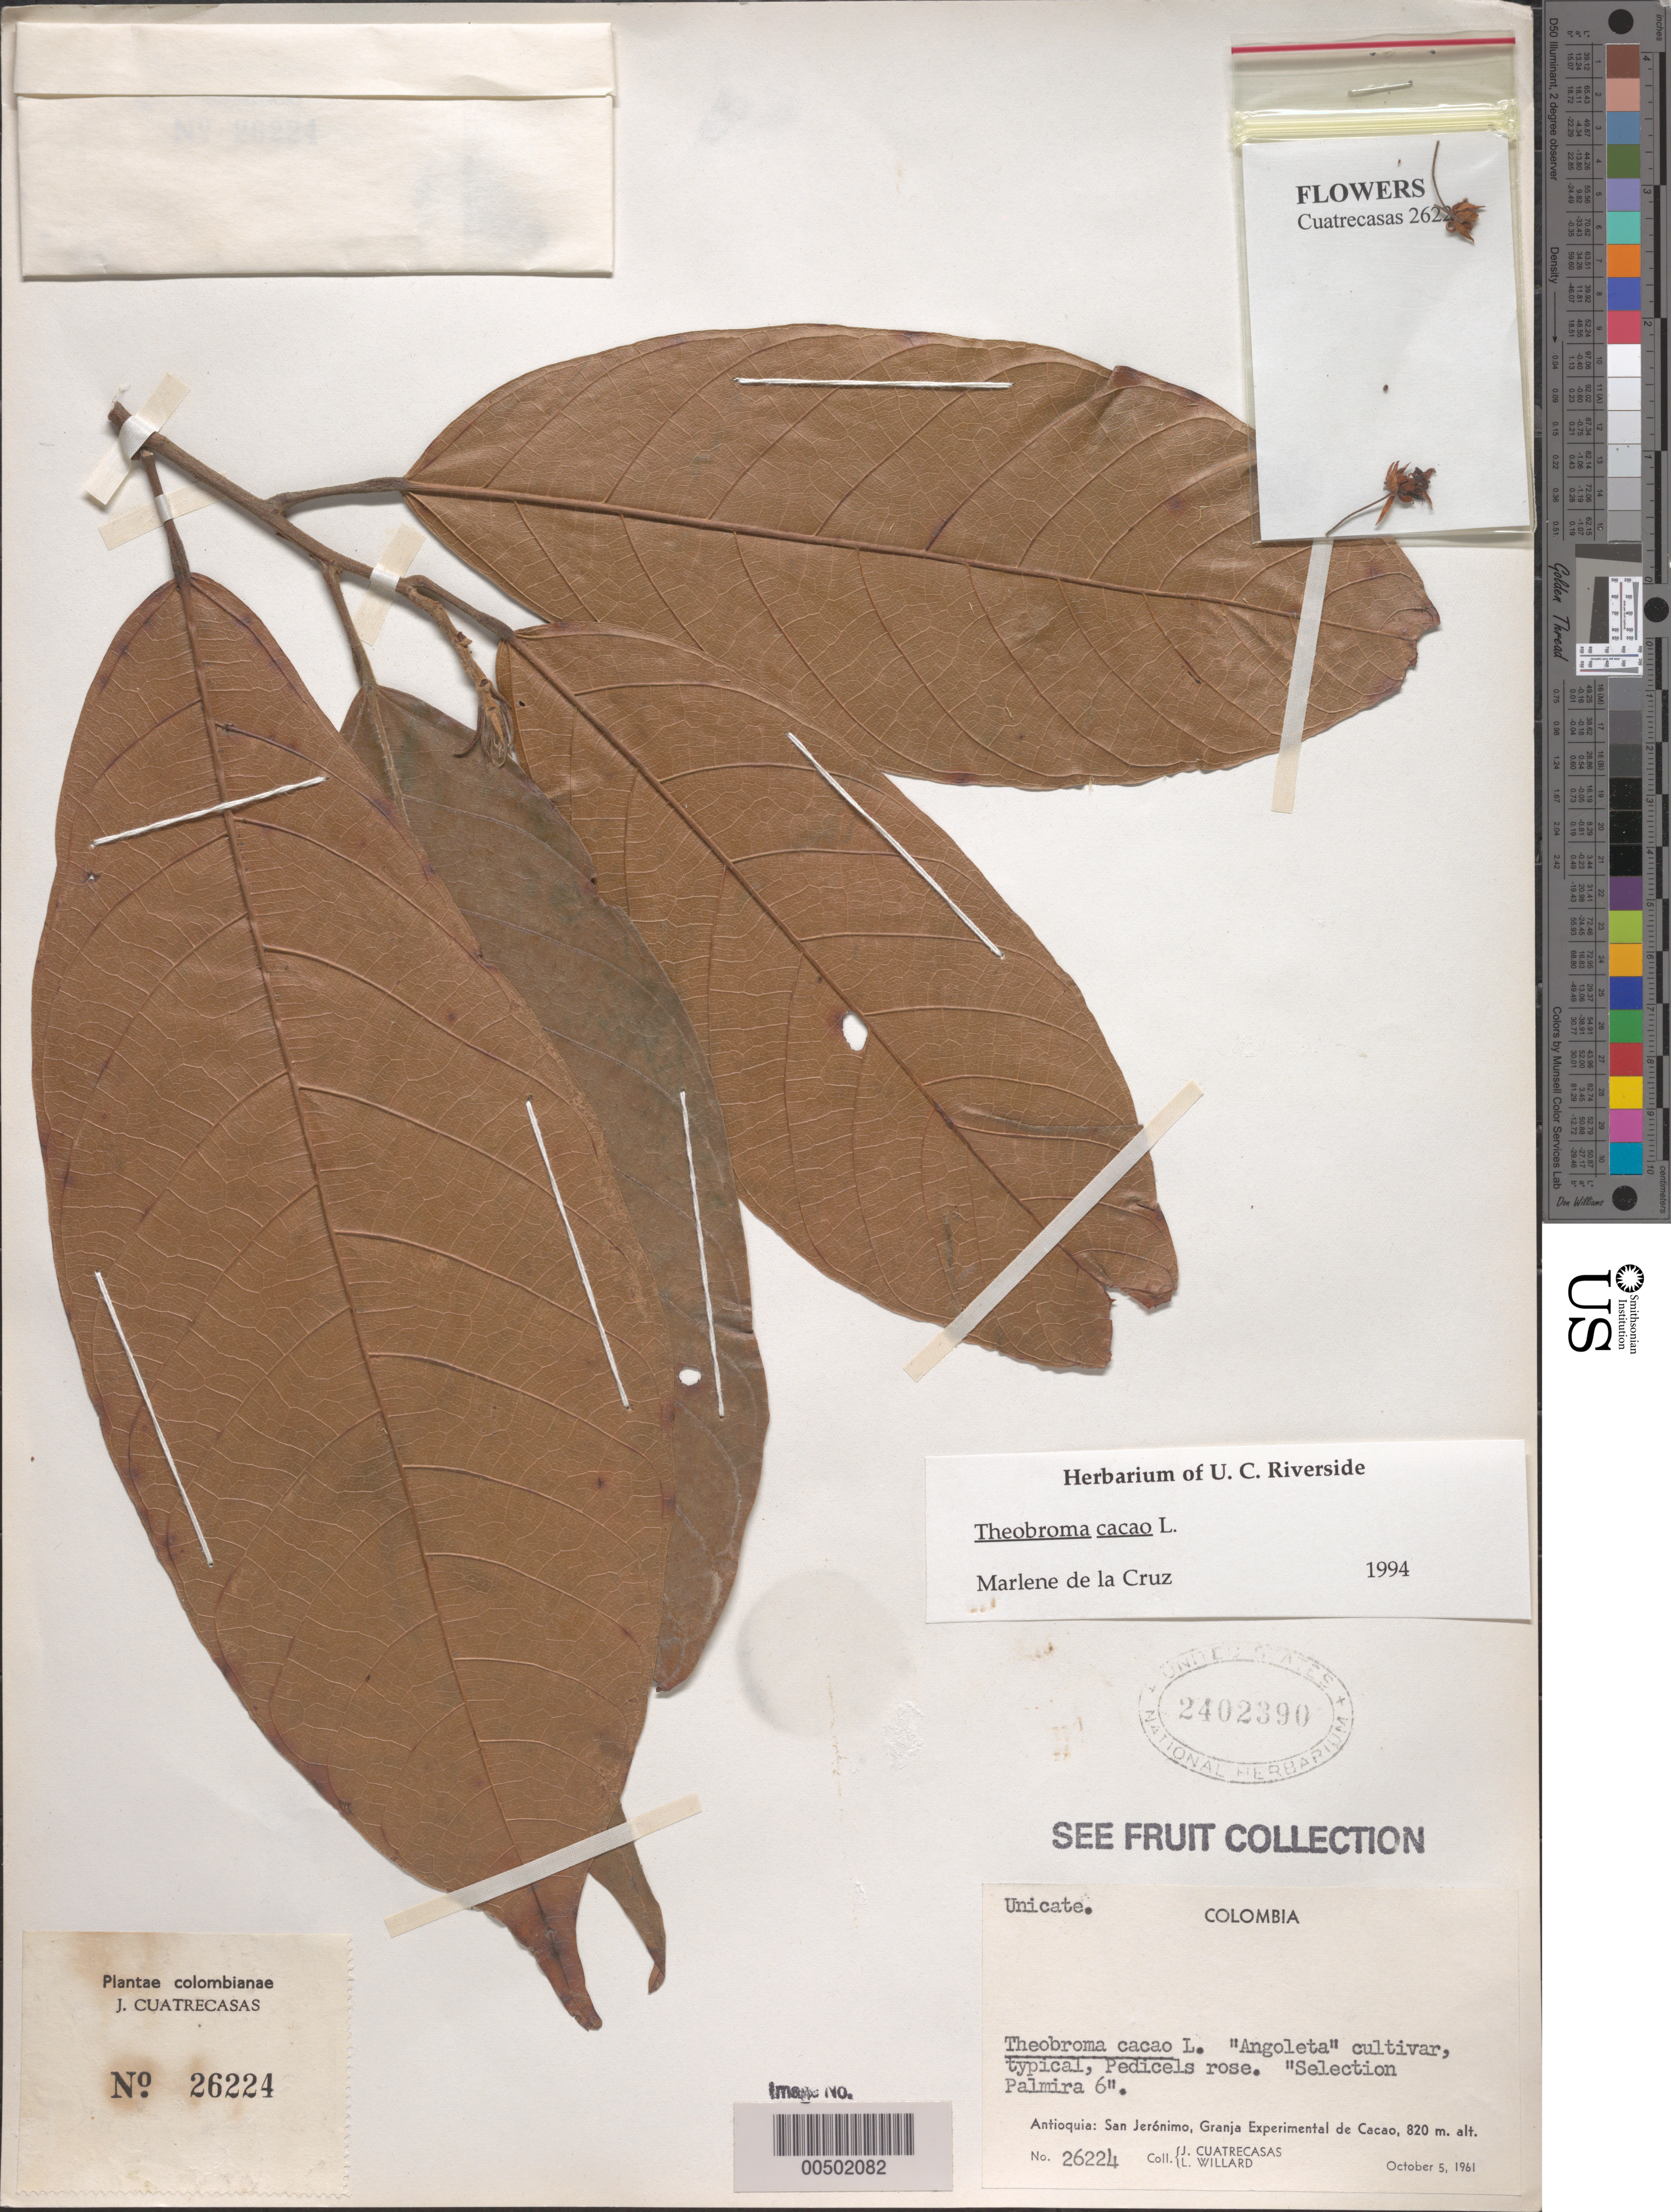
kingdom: Plantae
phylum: Tracheophyta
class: Magnoliopsida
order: Malvales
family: Malvaceae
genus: Theobroma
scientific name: Theobroma cacao 'Angoleta'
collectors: J. Cuatrecasas & L. Willard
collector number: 26224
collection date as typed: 05 Oct 1961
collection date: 1961-10-05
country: Colombia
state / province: Antioquia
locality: San Jerónimo, Granja Experimental de Cacao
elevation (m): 820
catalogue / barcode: US 2402390